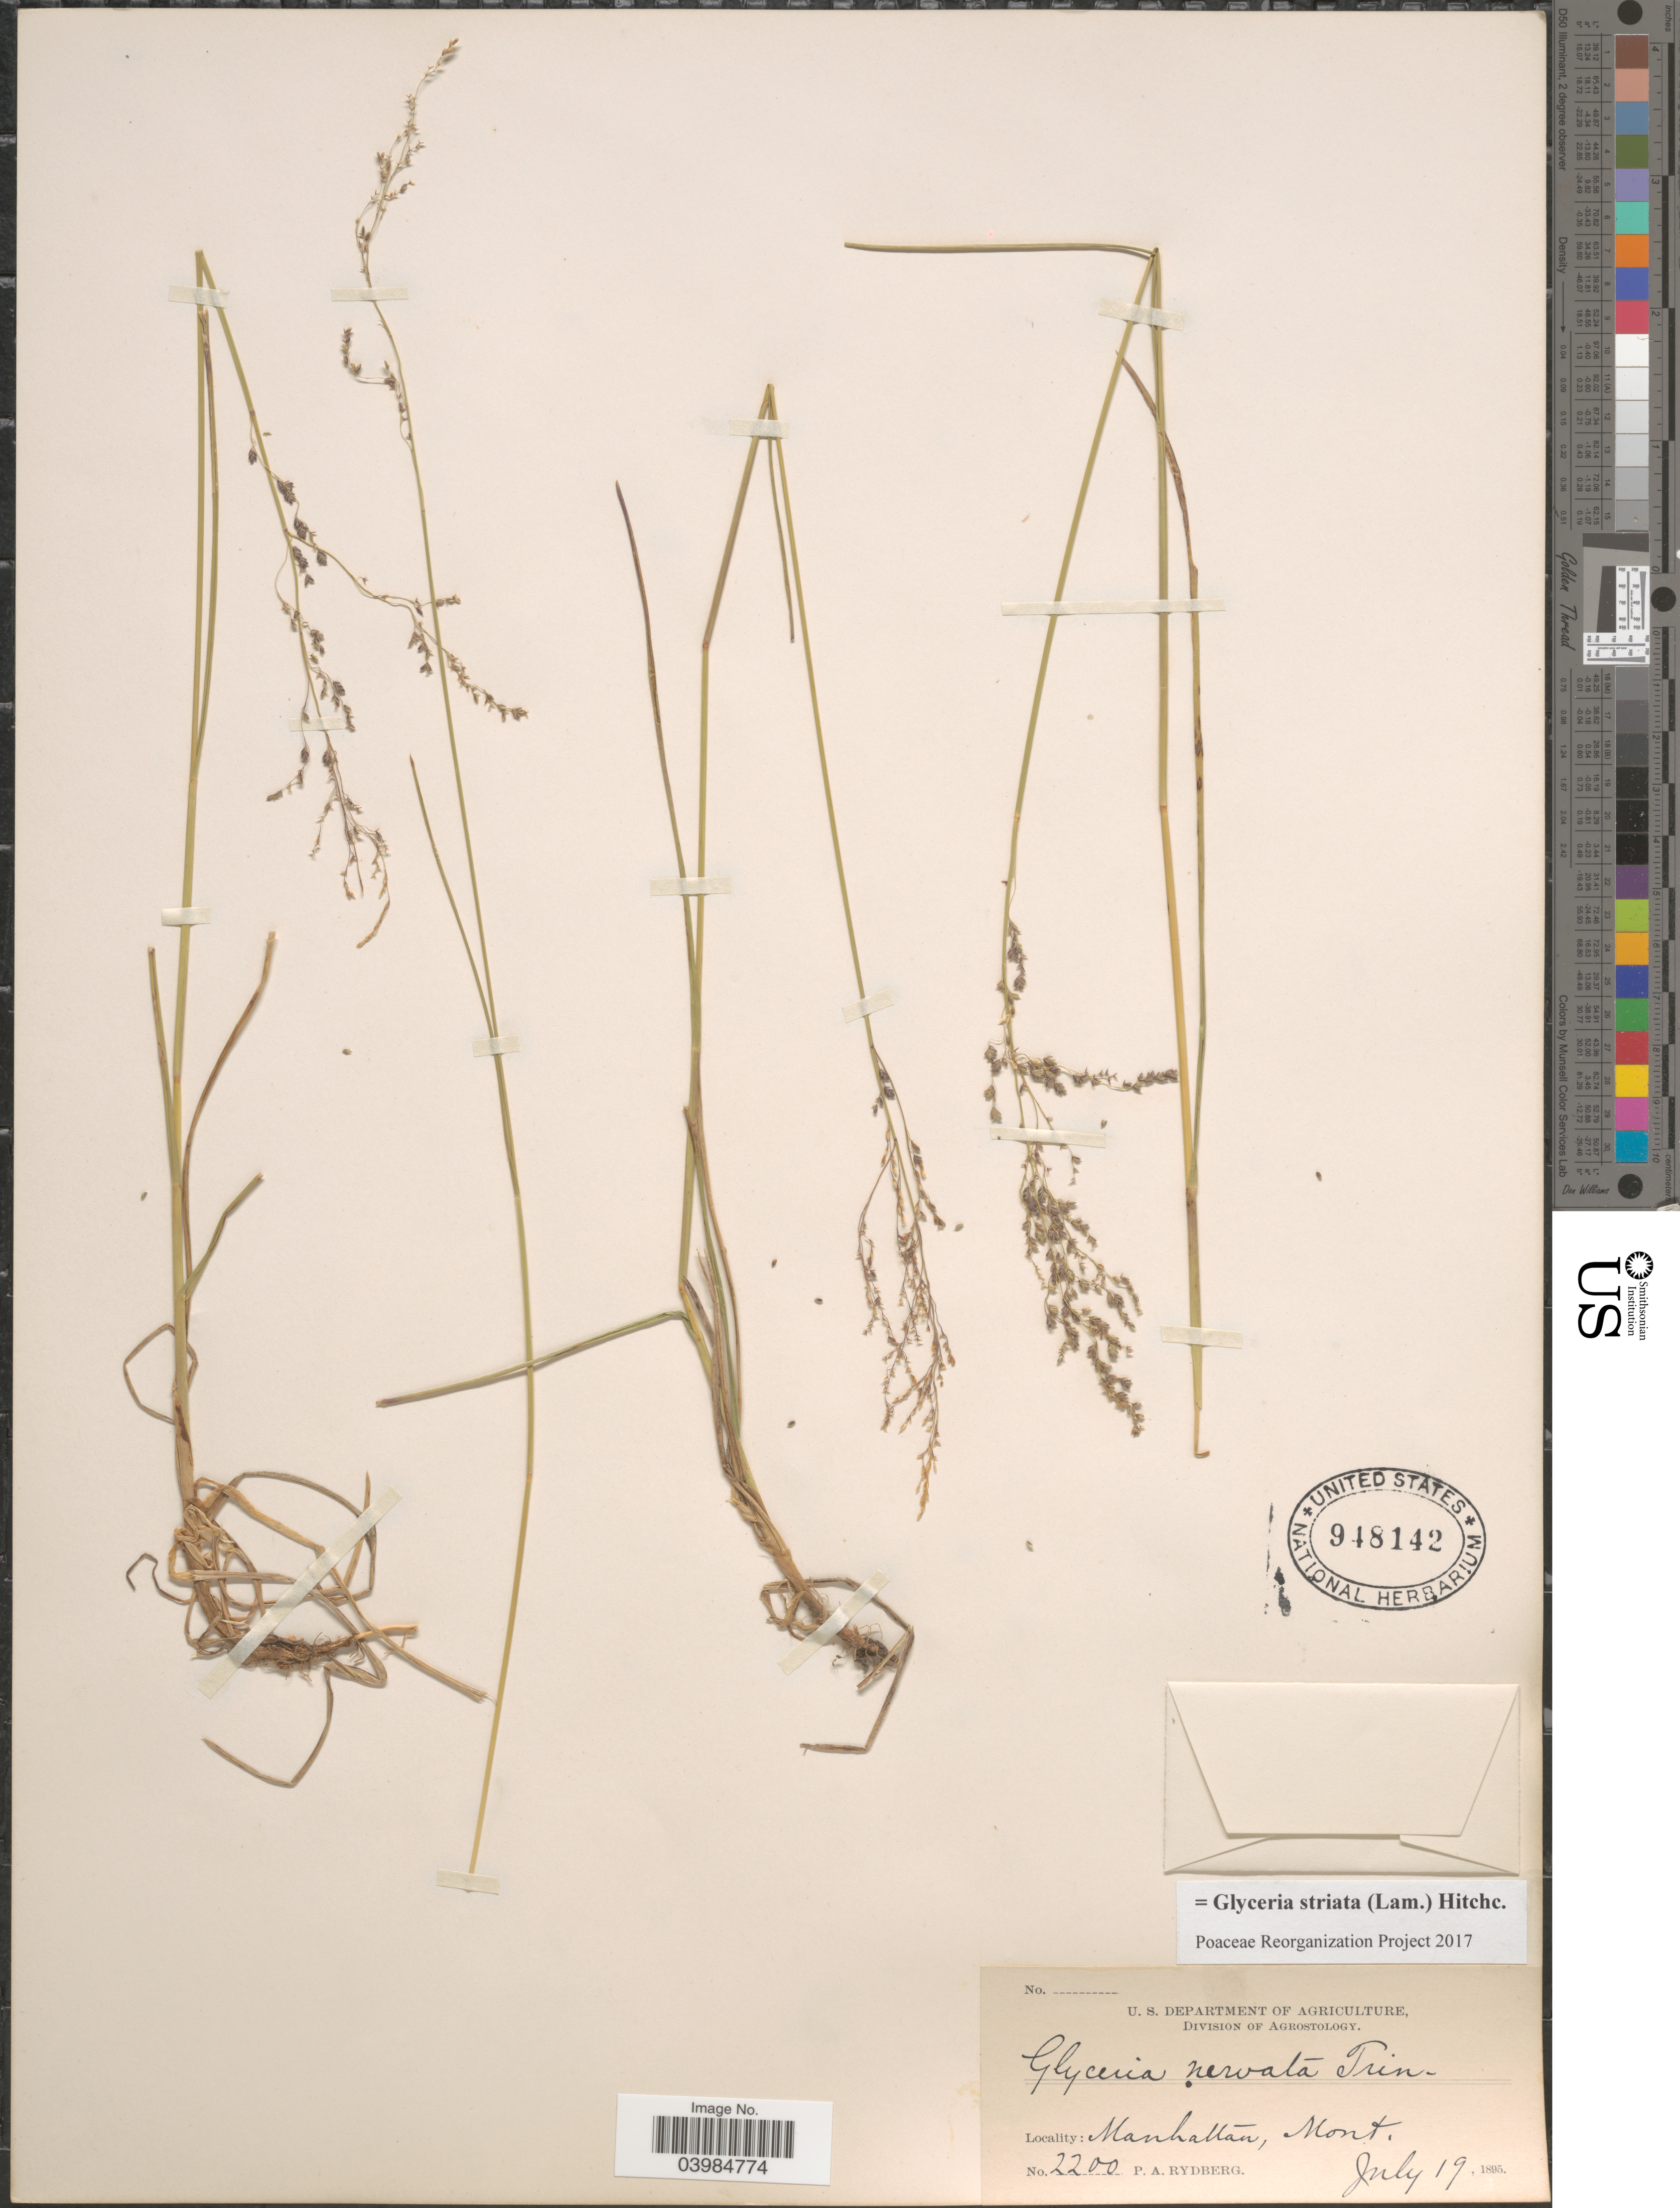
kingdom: Plantae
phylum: Tracheophyta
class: Liliopsida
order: Poales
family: Poaceae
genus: Glyceria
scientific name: Glyceria striata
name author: (Lam.) Hitchc.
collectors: P. A. Rydberg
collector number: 2200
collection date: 1895-07-19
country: United States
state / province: Montana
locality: Manhattan.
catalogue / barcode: US 948142